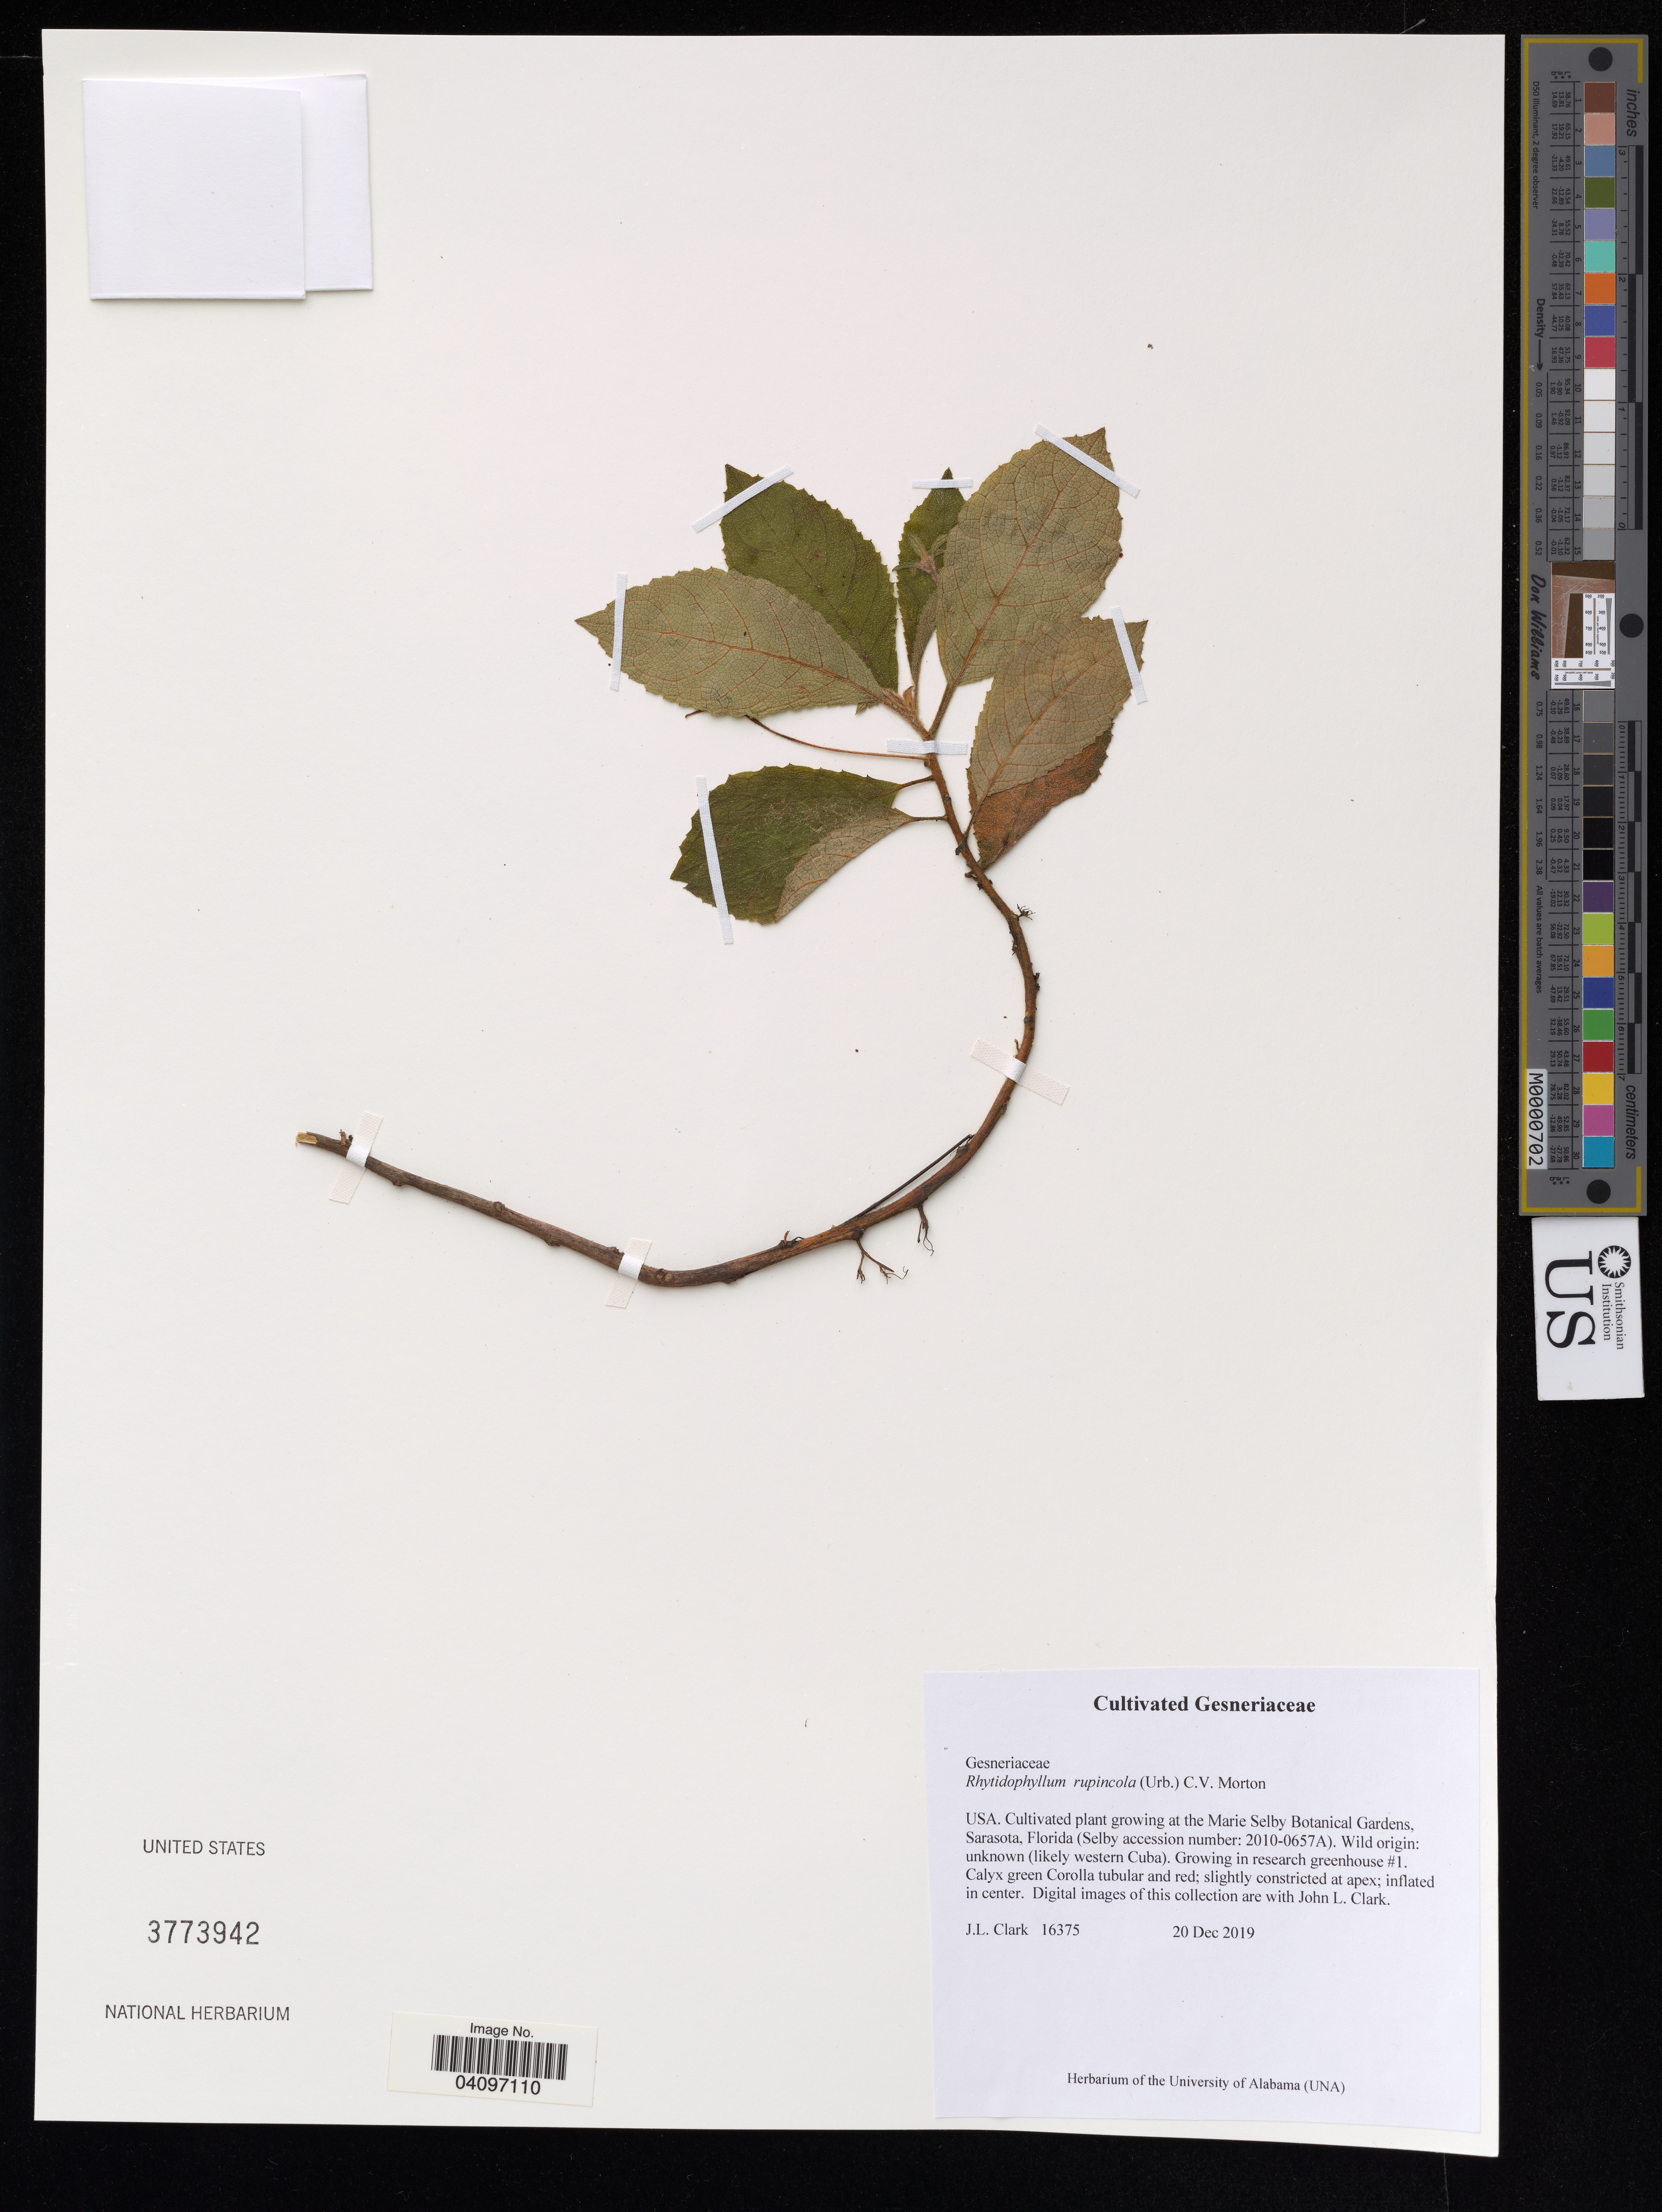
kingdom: Plantae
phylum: Tracheophyta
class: Magnoliopsida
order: Lamiales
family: Gesneriaceae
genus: Rhytidophyllum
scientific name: Rhytidophyllum rupincola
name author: (Urb.) C.V. Morton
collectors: J. Clark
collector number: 16375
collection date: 2019-12-20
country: United States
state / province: Florida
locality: Sarasota.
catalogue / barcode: US 3773942